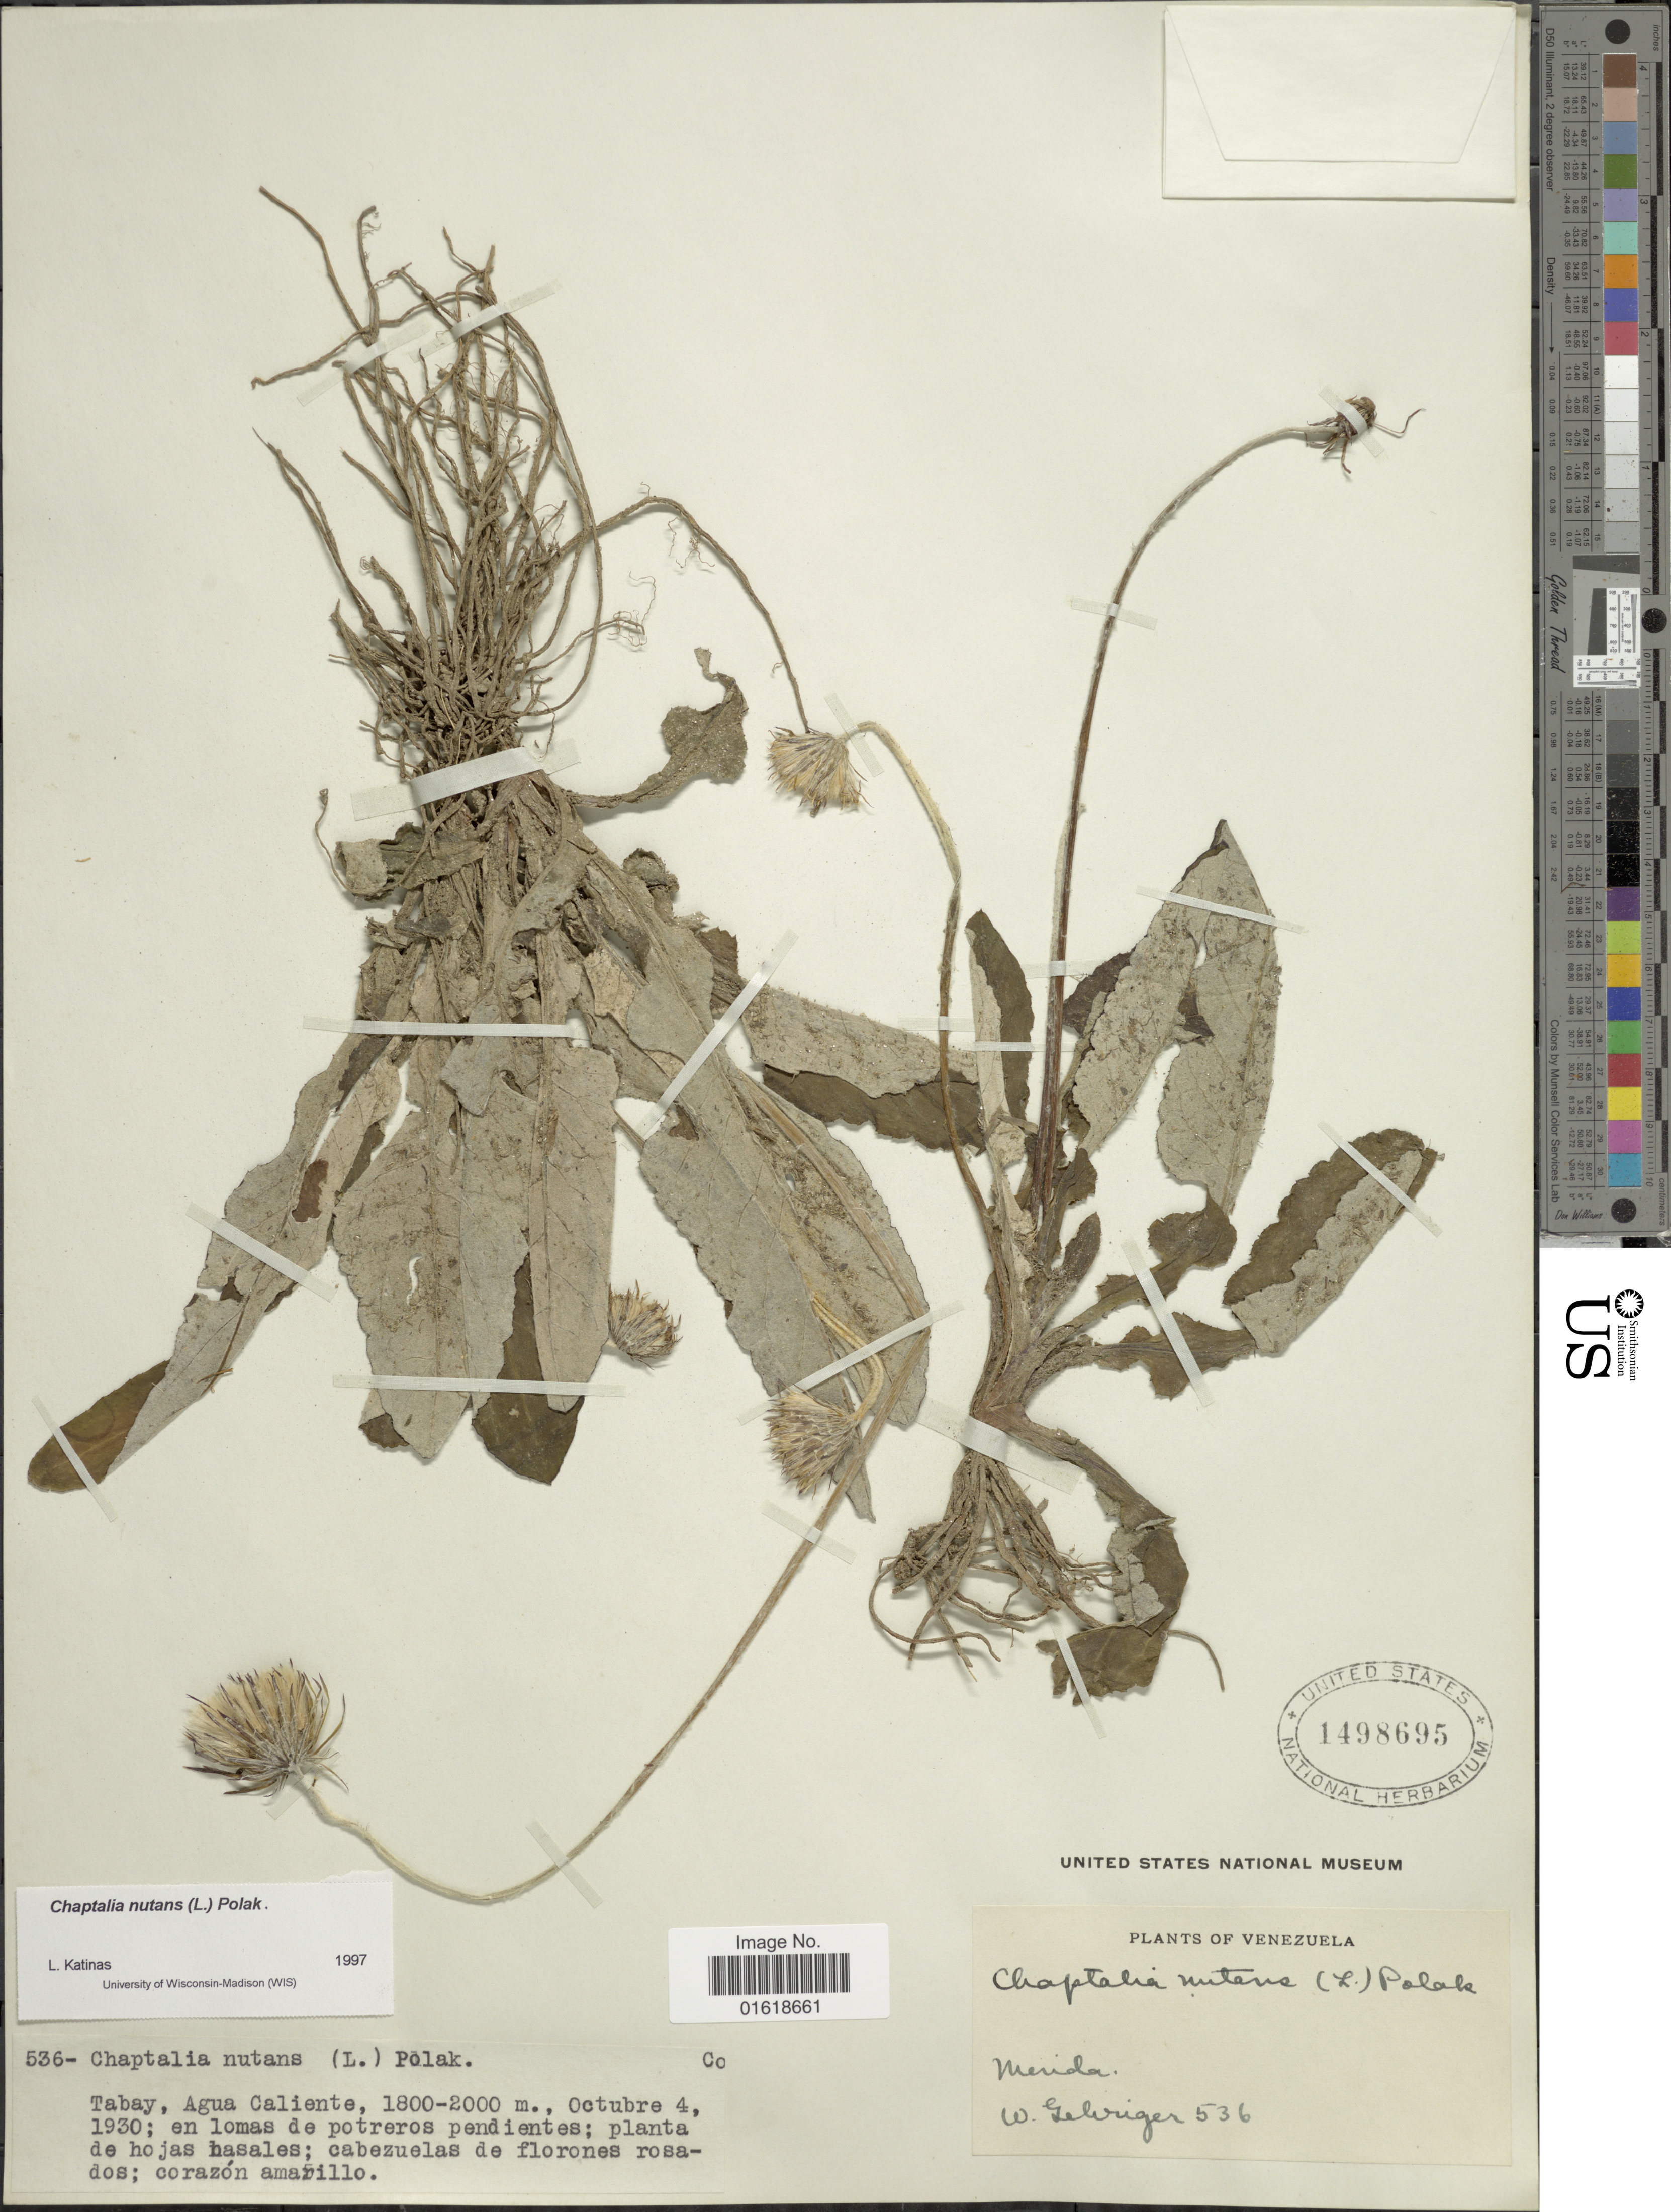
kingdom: Plantae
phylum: Tracheophyta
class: Magnoliopsida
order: Asterales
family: Asteraceae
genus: Chaptalia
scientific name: Chaptalia nutans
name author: (L.) Pol.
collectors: W. Gehriger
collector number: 536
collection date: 1930-10-04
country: Venezuela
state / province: Mérida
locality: Tabay, Agua Caliente.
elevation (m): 1800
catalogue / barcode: US 1498695